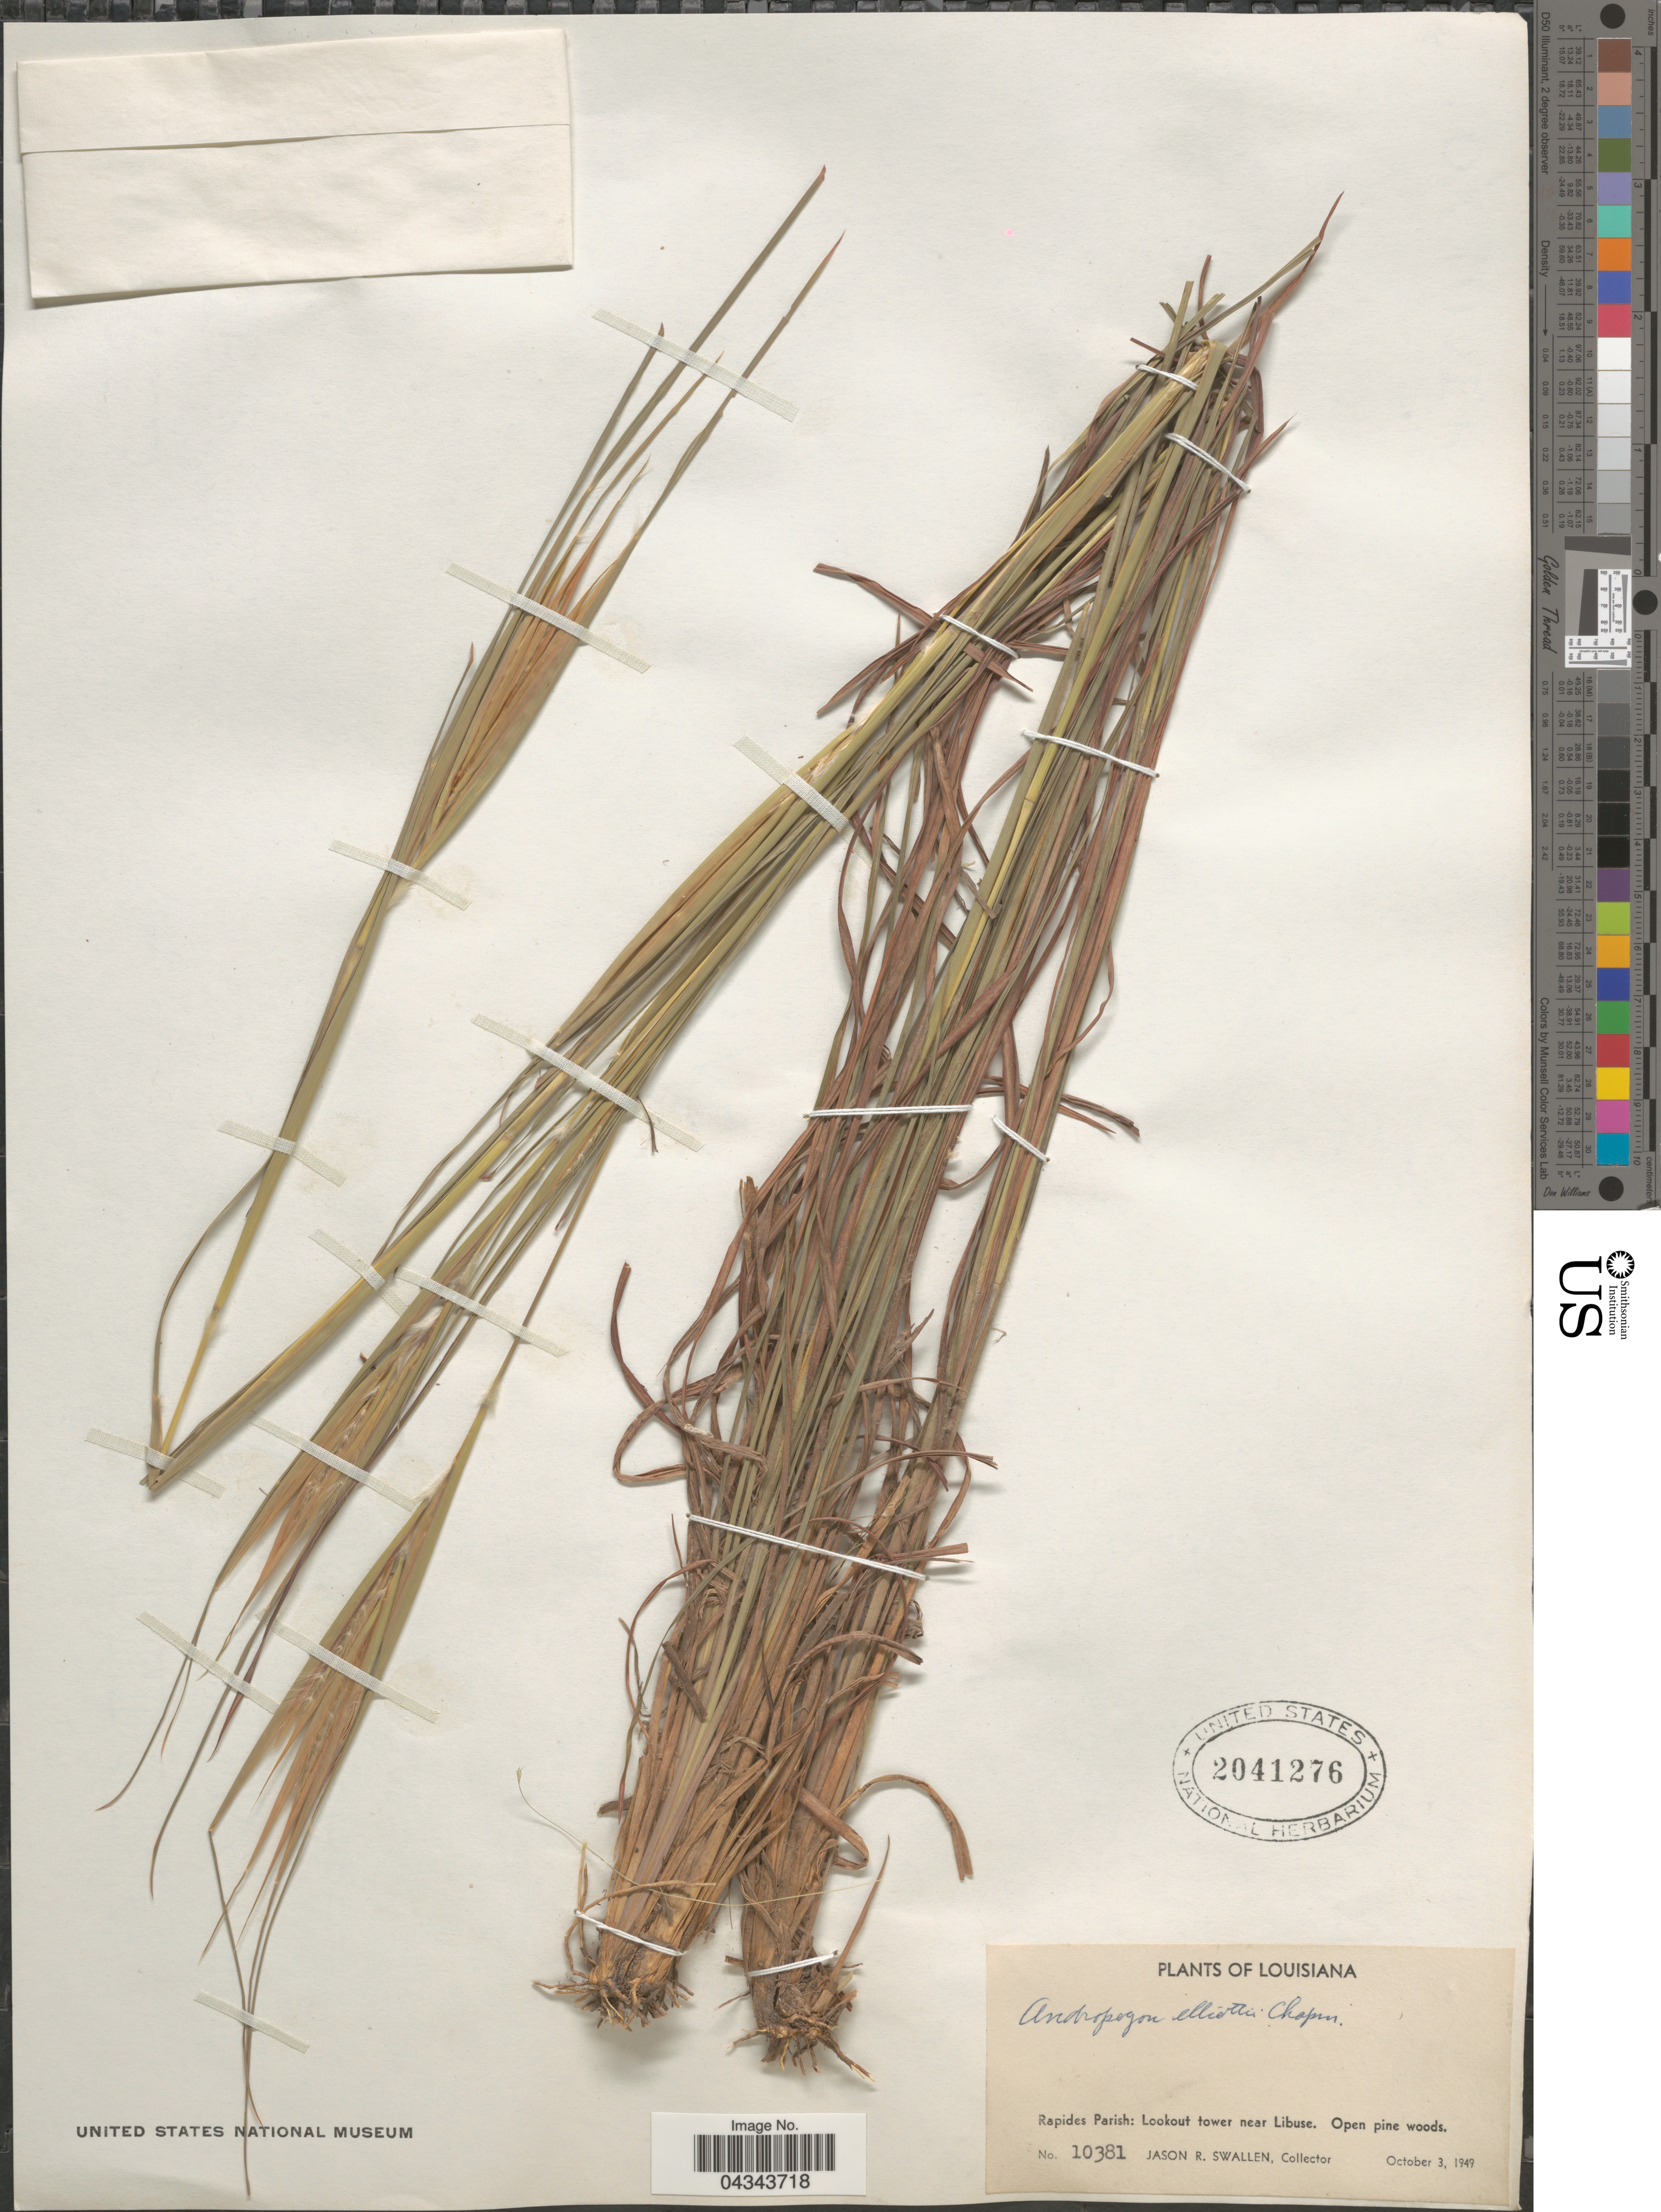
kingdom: Plantae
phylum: Tracheophyta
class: Liliopsida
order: Poales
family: Poaceae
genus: Andropogon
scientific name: Andropogon ternarius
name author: Michx.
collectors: J. R. Swallen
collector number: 10381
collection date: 1949-10-03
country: United States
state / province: Louisiana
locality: Rapides Parish: Lookout tower near Libuse.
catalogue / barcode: US 2041276